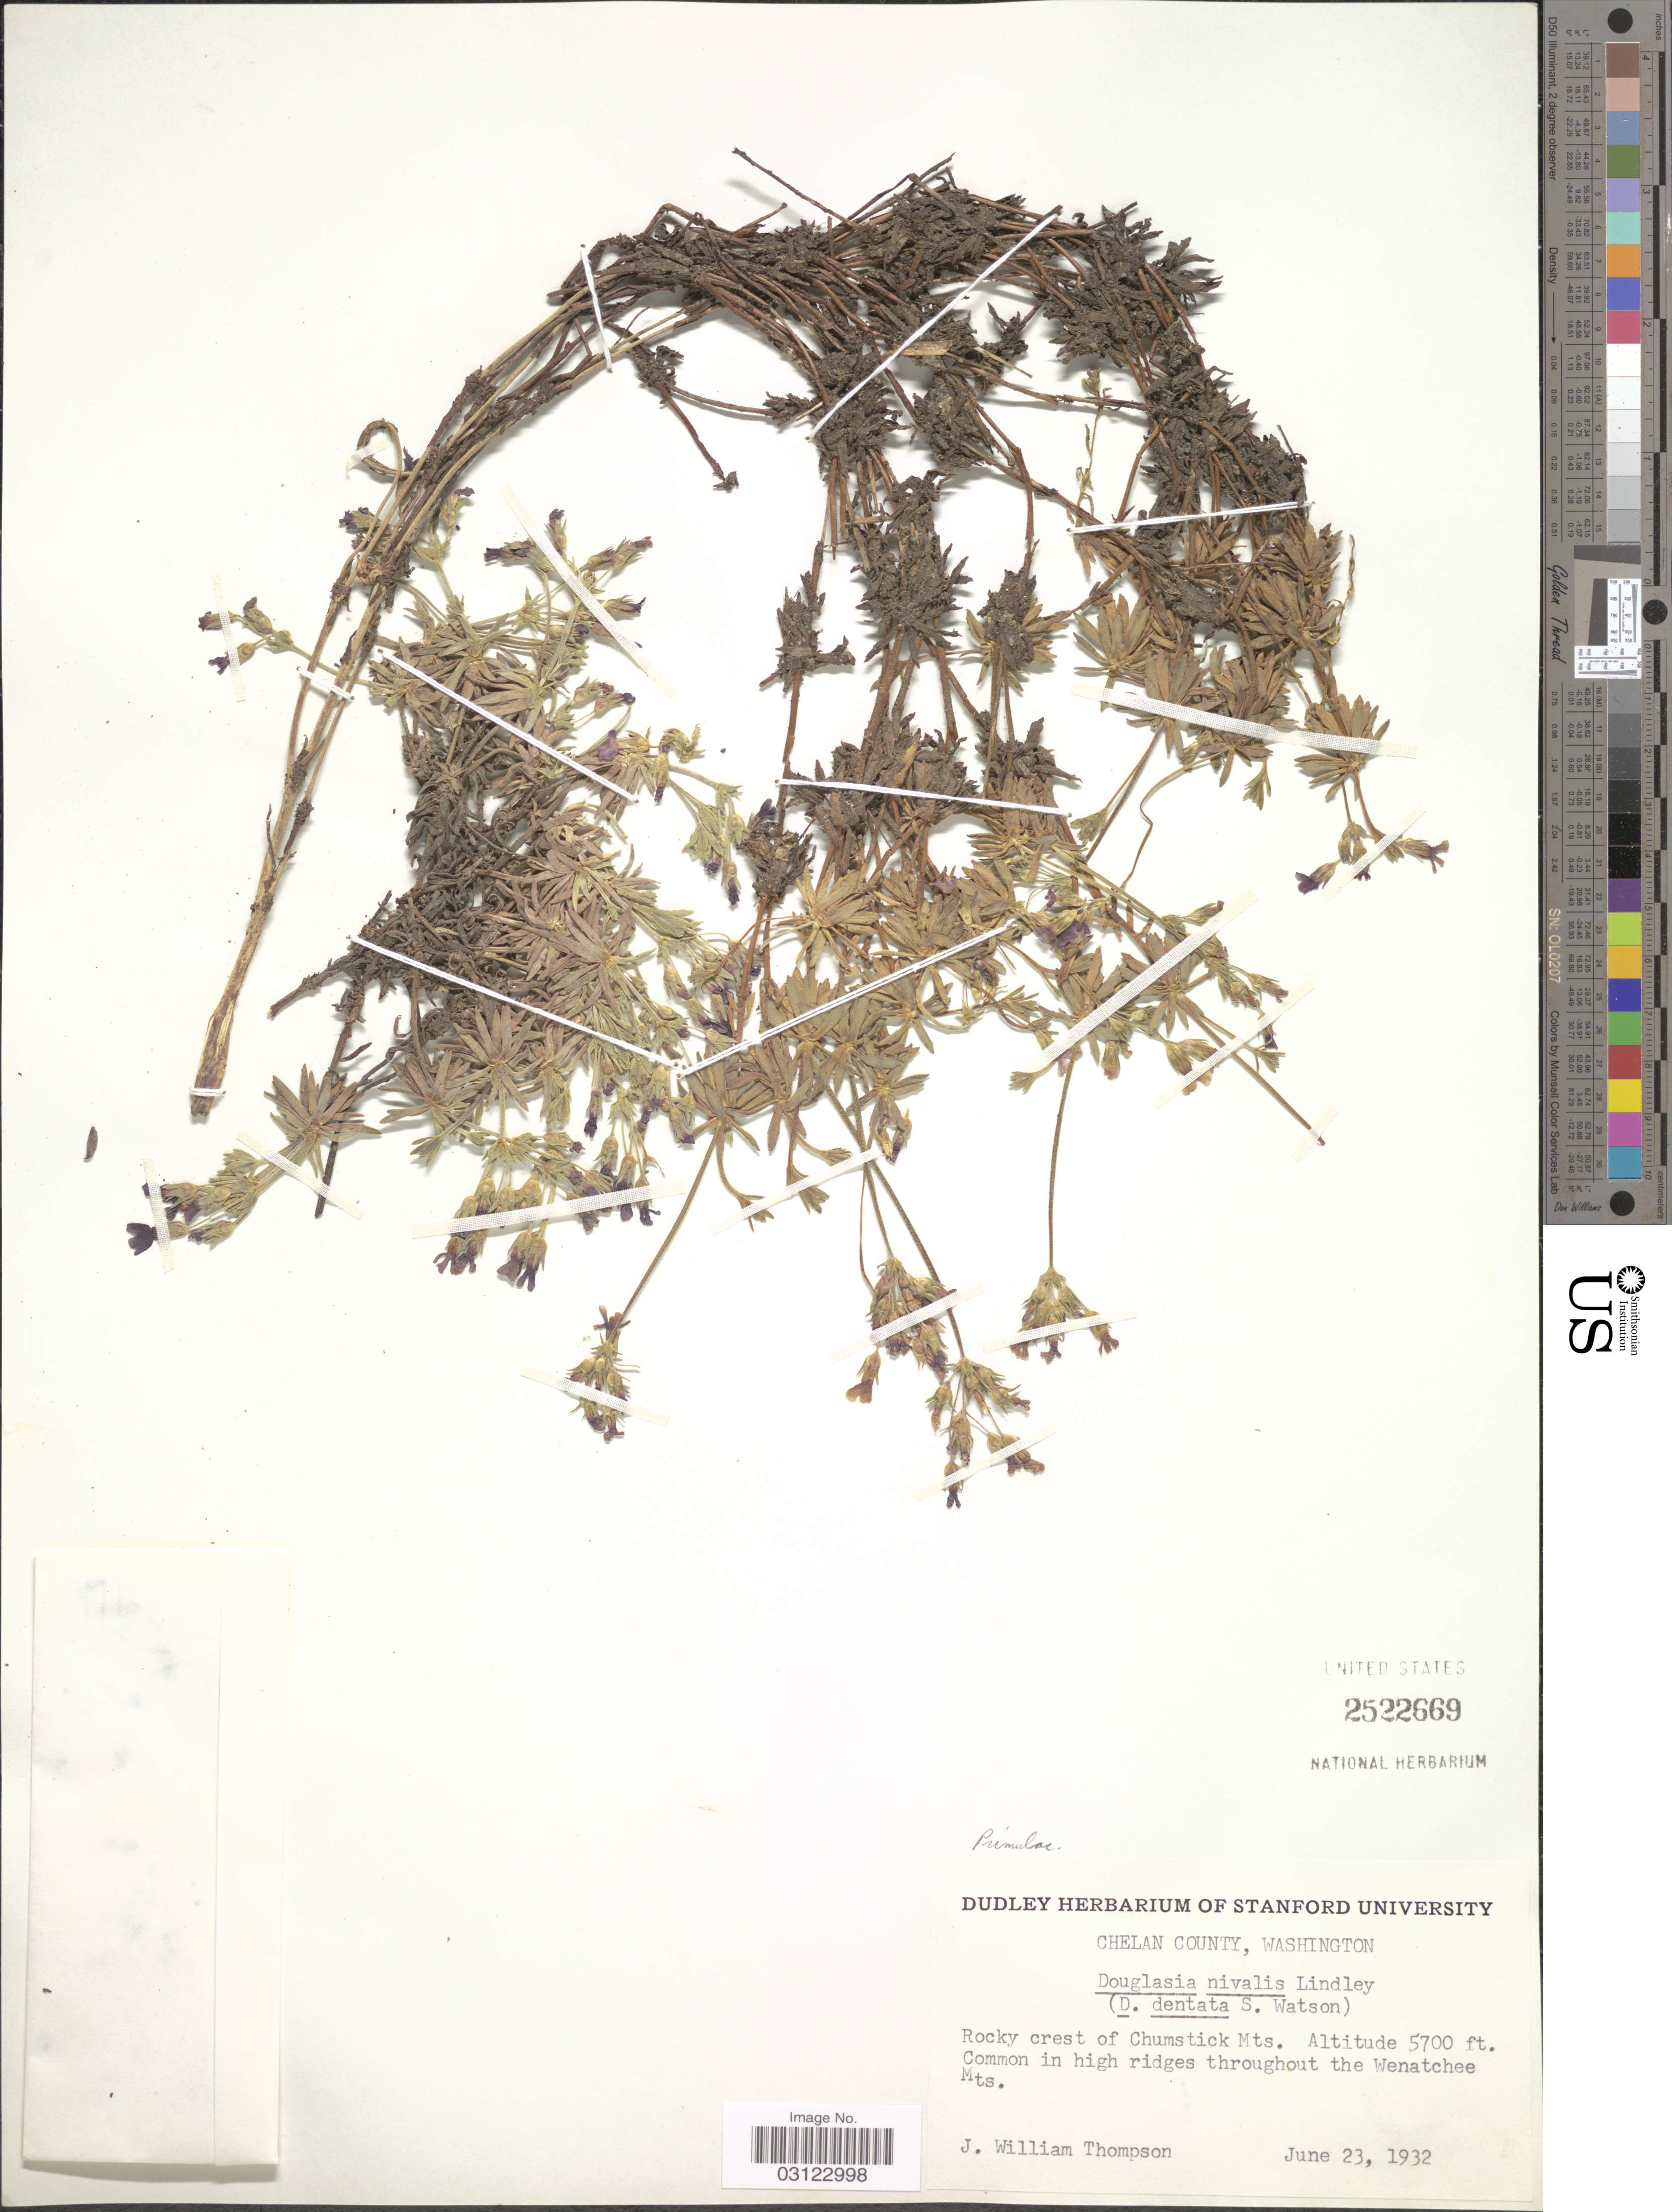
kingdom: Plantae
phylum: Tracheophyta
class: Magnoliopsida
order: Ericales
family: Primulaceae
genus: Douglasia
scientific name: Douglasia nivalis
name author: Lindl.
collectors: J. W. Thompson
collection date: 1932-06-23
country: United States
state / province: Washington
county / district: Chelan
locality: Chelan County. Rocky crest of Chumstick Mts. High ridges throughout the Wenatchee Mts.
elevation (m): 1737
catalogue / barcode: US 2522669